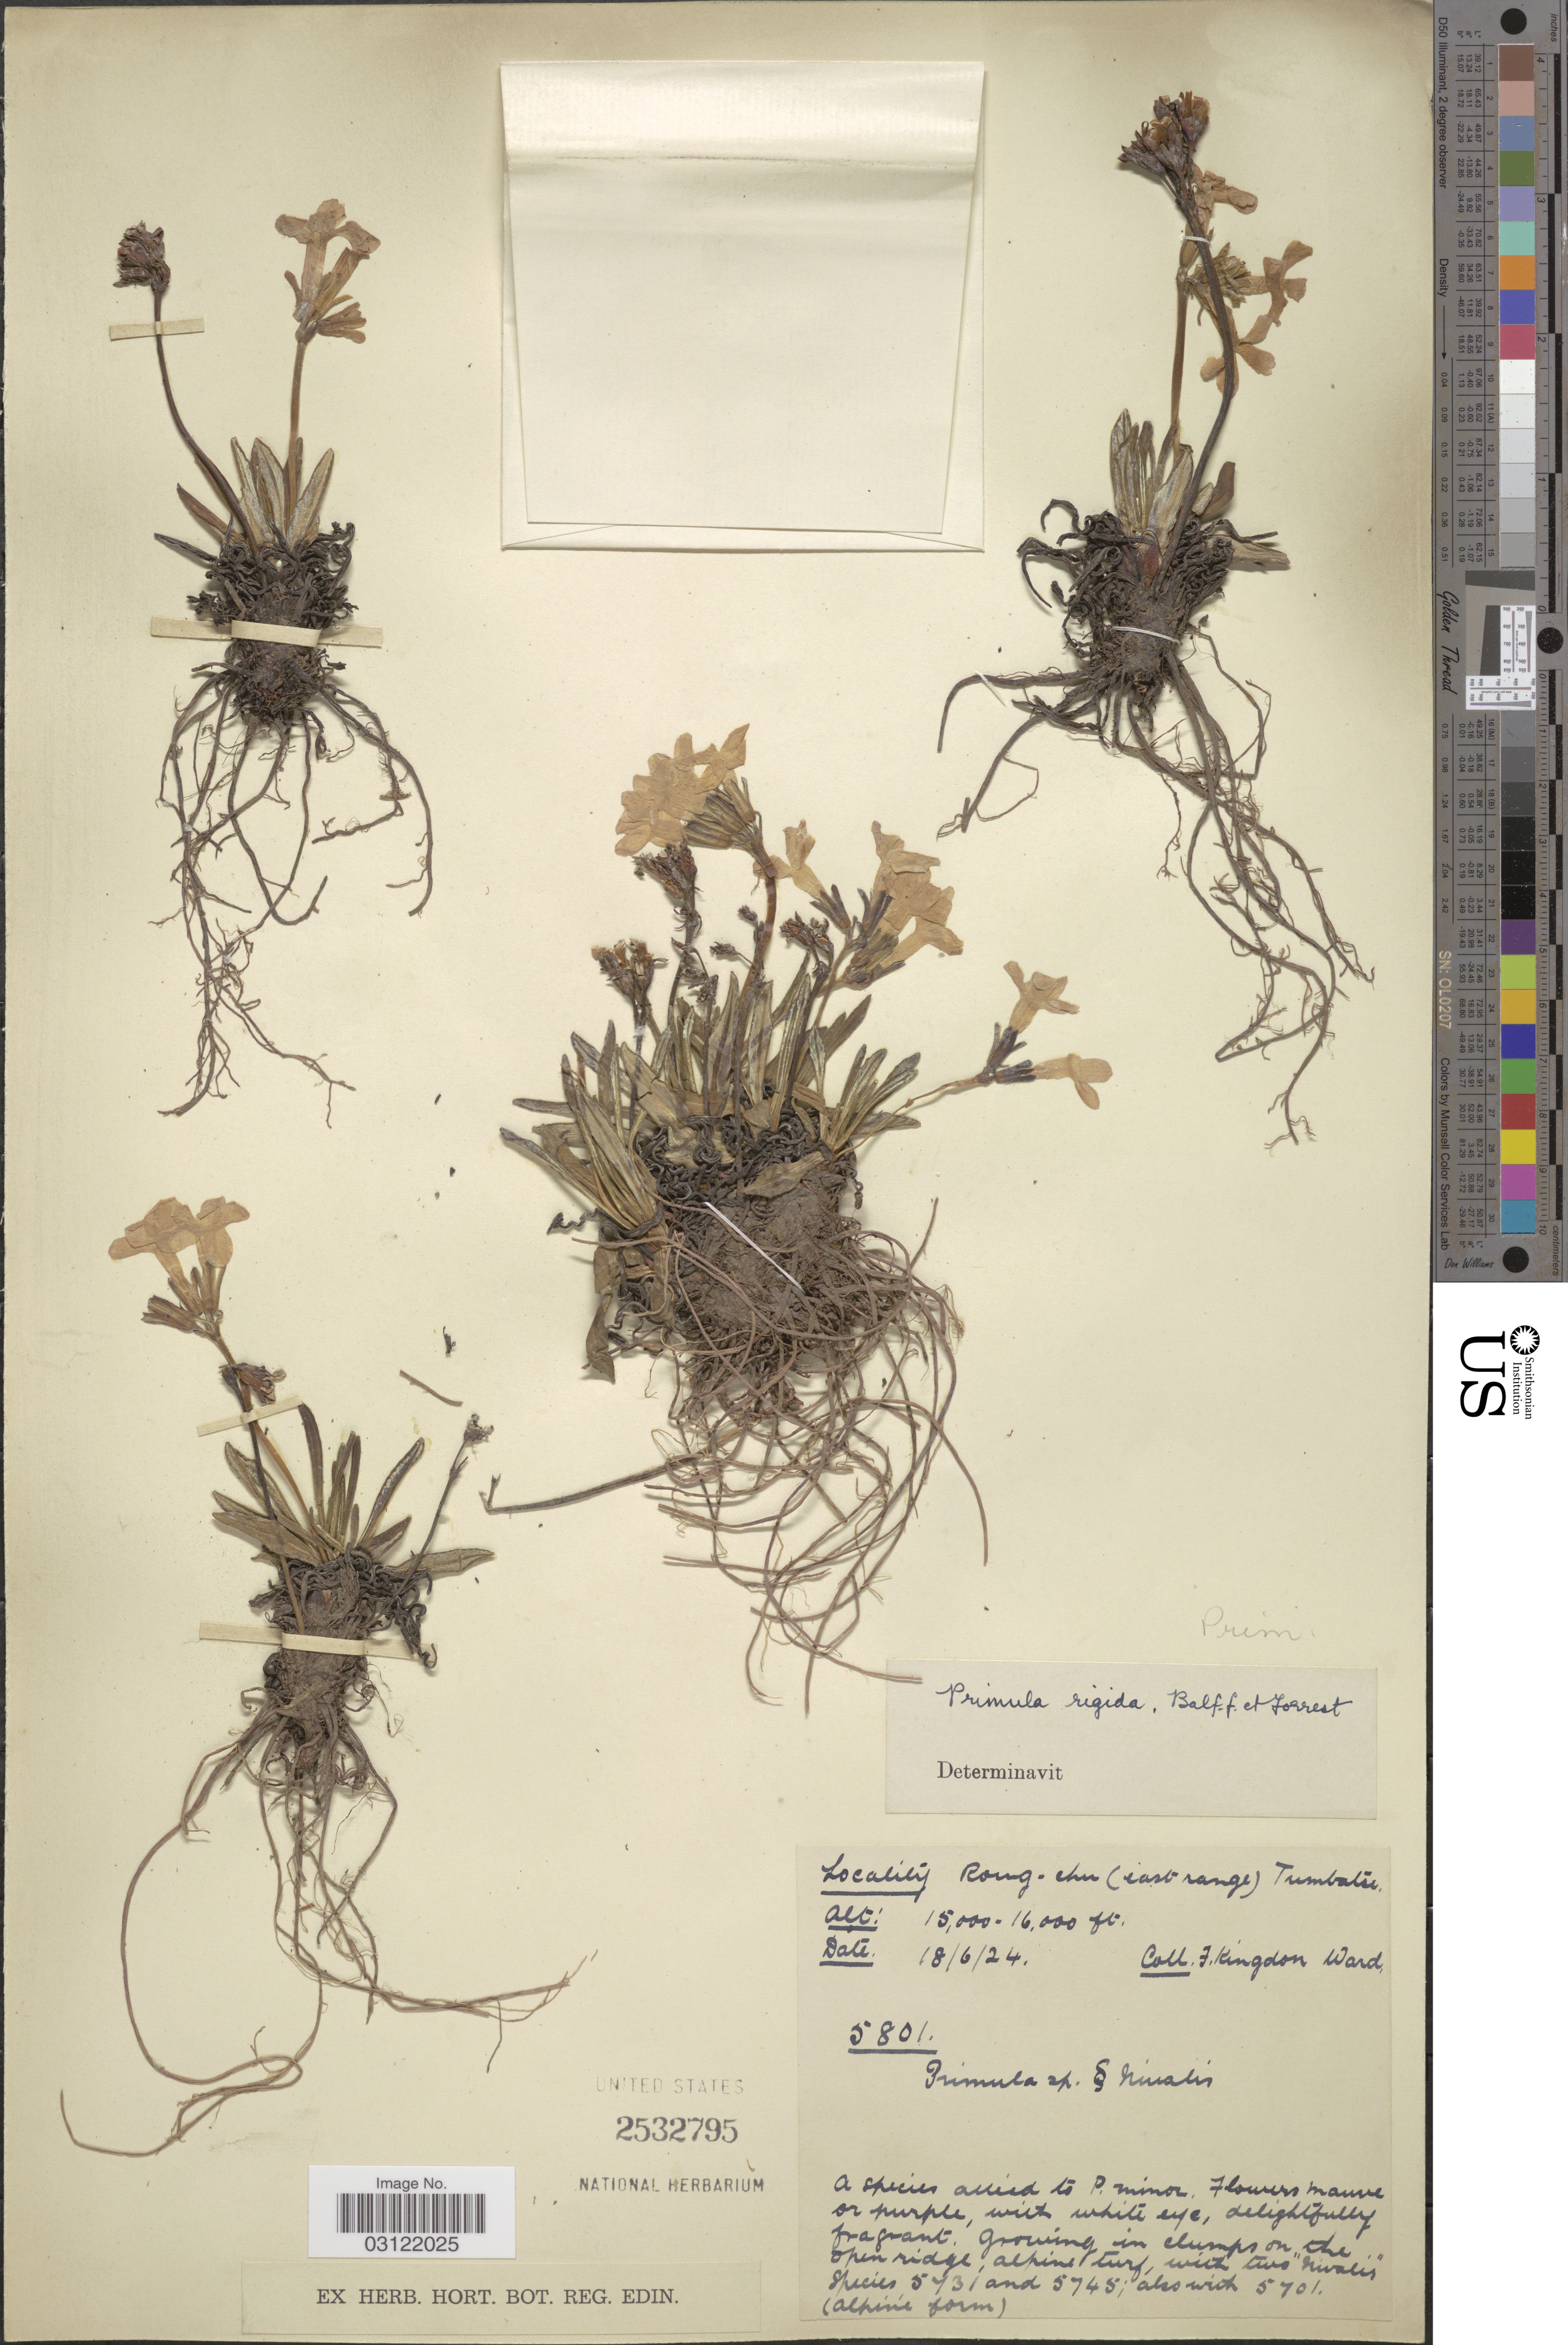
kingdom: Plantae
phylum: Tracheophyta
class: Magnoliopsida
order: Ericales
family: Primulaceae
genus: Primula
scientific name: Primula rigida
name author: Balf. f. & Forrest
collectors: F. Kingdon Ward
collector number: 5801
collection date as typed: Transcribed d/m/y: 18/6/24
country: China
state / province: Xizang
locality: Rong [interpreted]-chu (east range) Tumbatse.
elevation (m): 4572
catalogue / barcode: US 2532795